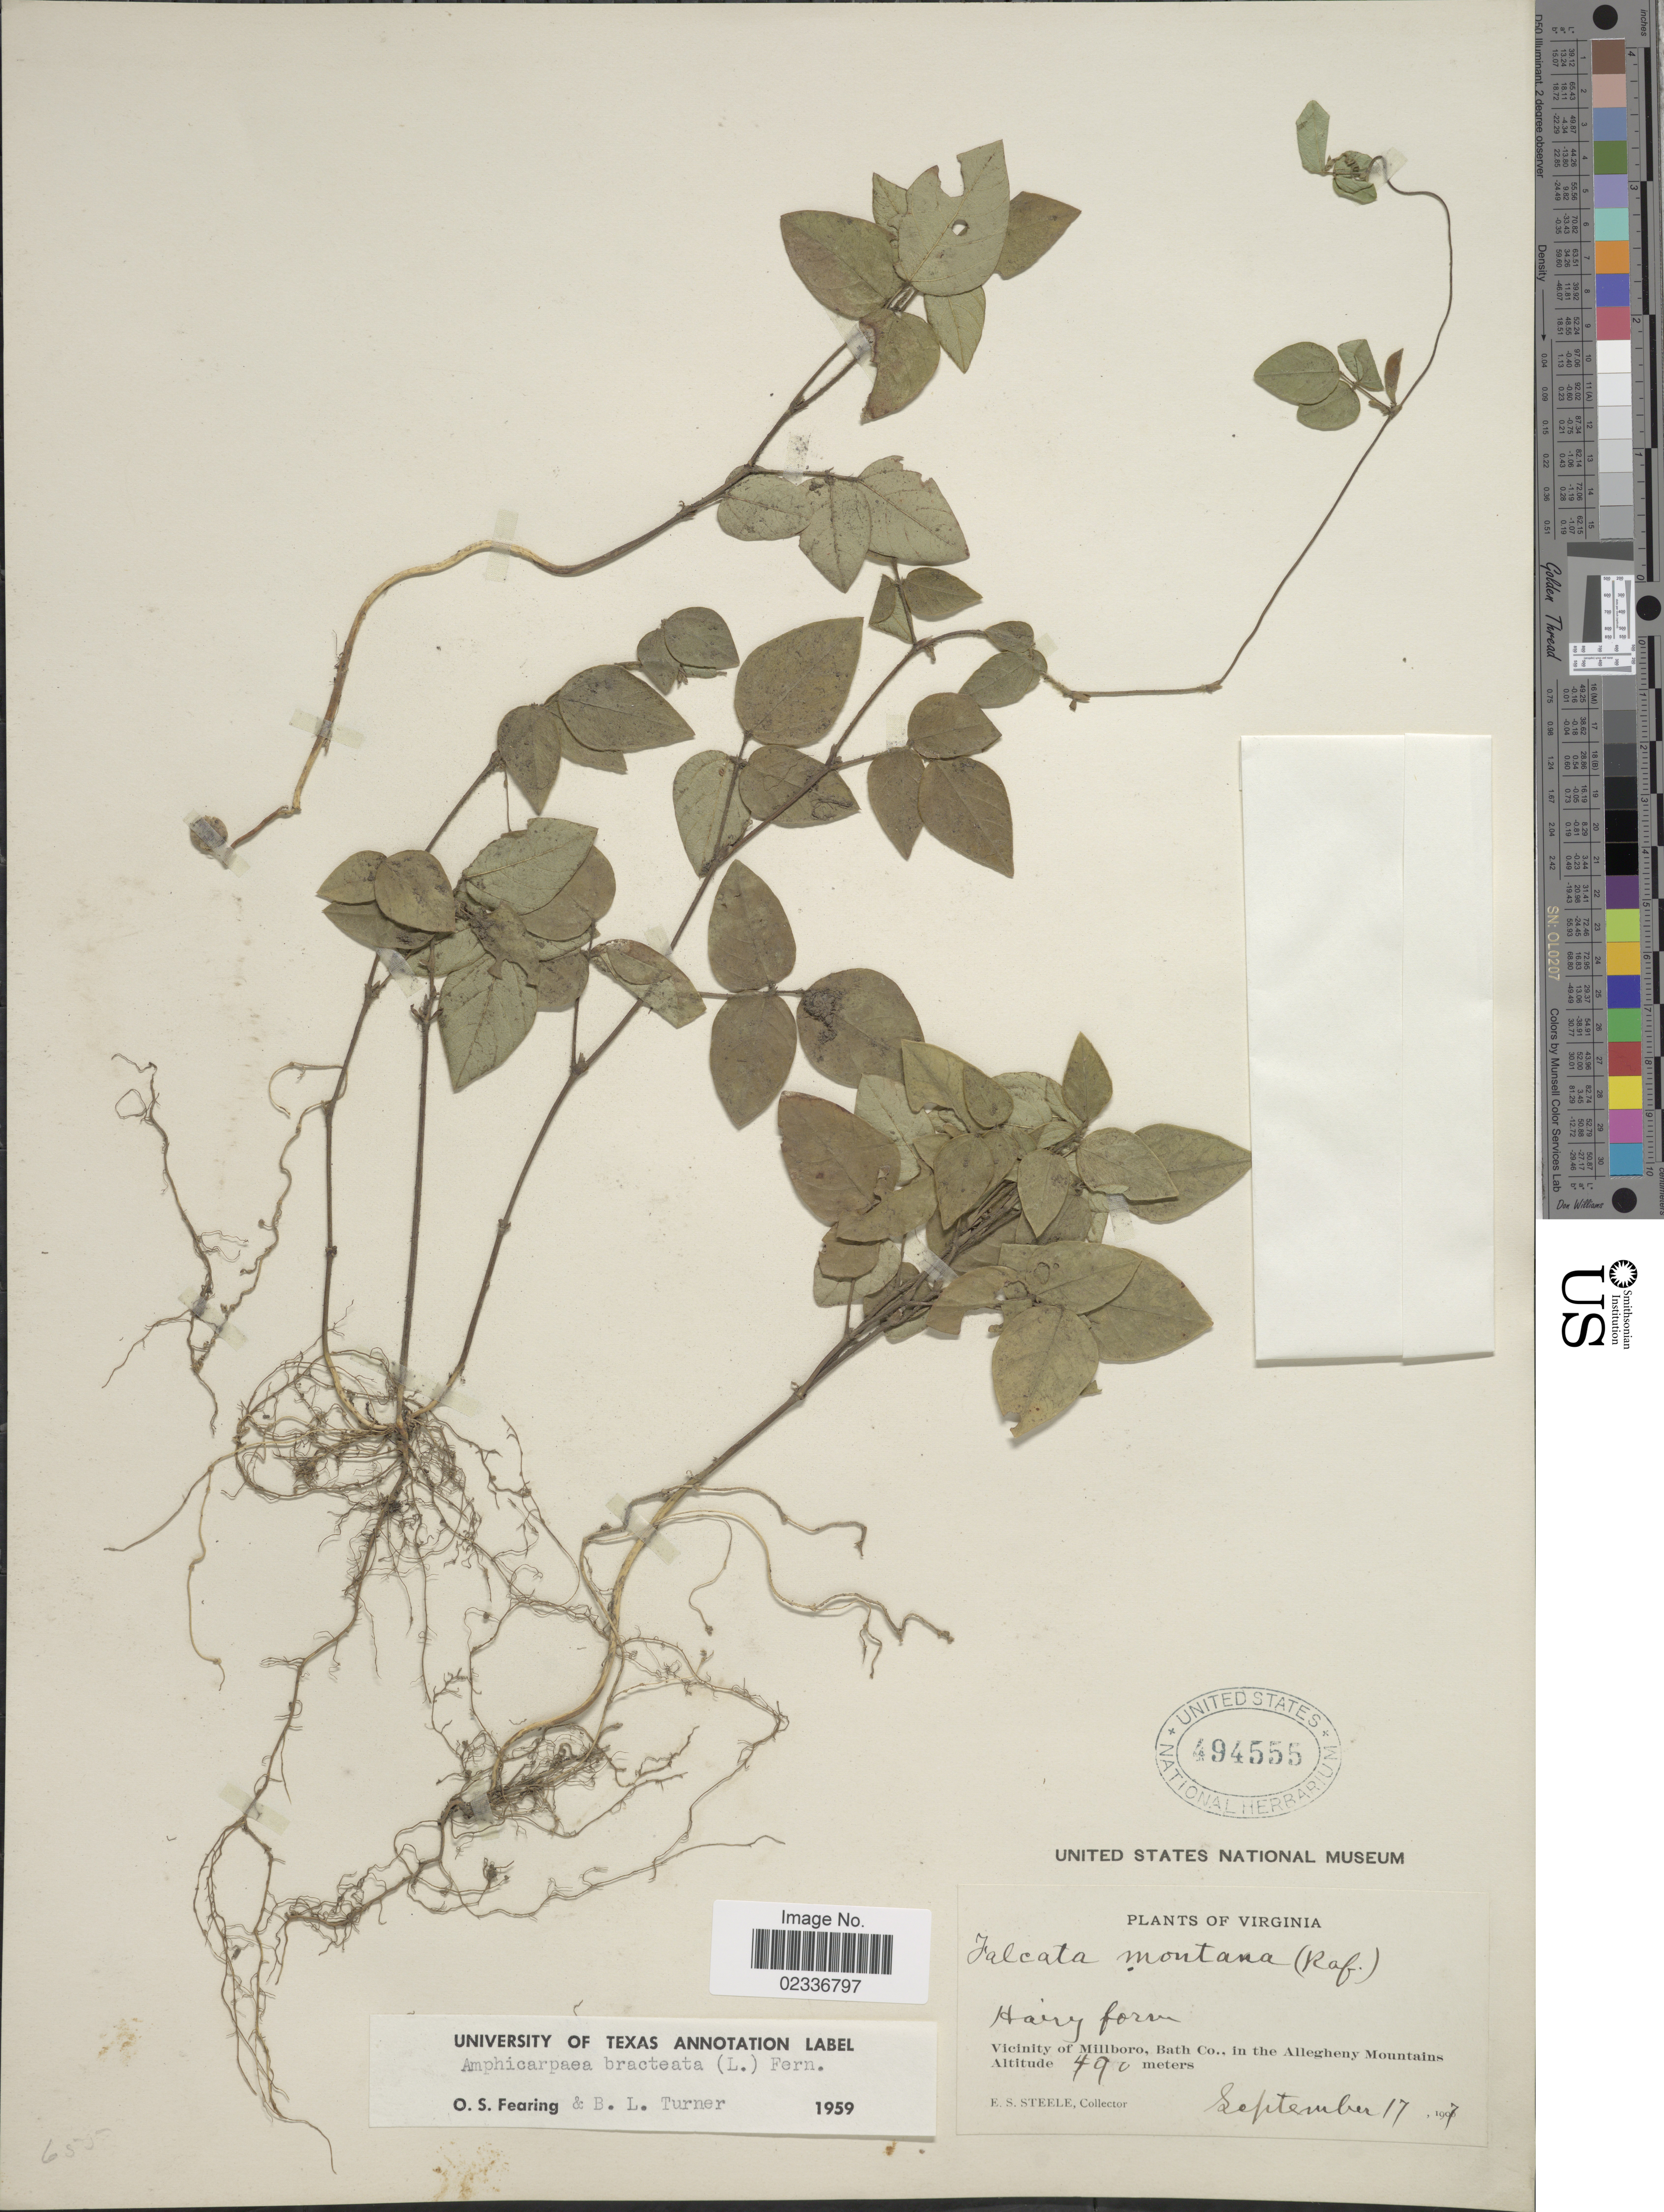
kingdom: Plantae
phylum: Tracheophyta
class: Magnoliopsida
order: Fabales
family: Fabaceae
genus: Amphicarpaea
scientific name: Amphicarpaea bracteata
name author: (L.) Fernald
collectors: E. Steele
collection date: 1907-09-17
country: United States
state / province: Virginia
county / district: Bath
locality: Hairy form, vicinity of Millboro, Bath Co., in the Allegheny Mountains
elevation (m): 490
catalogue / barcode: US 494555